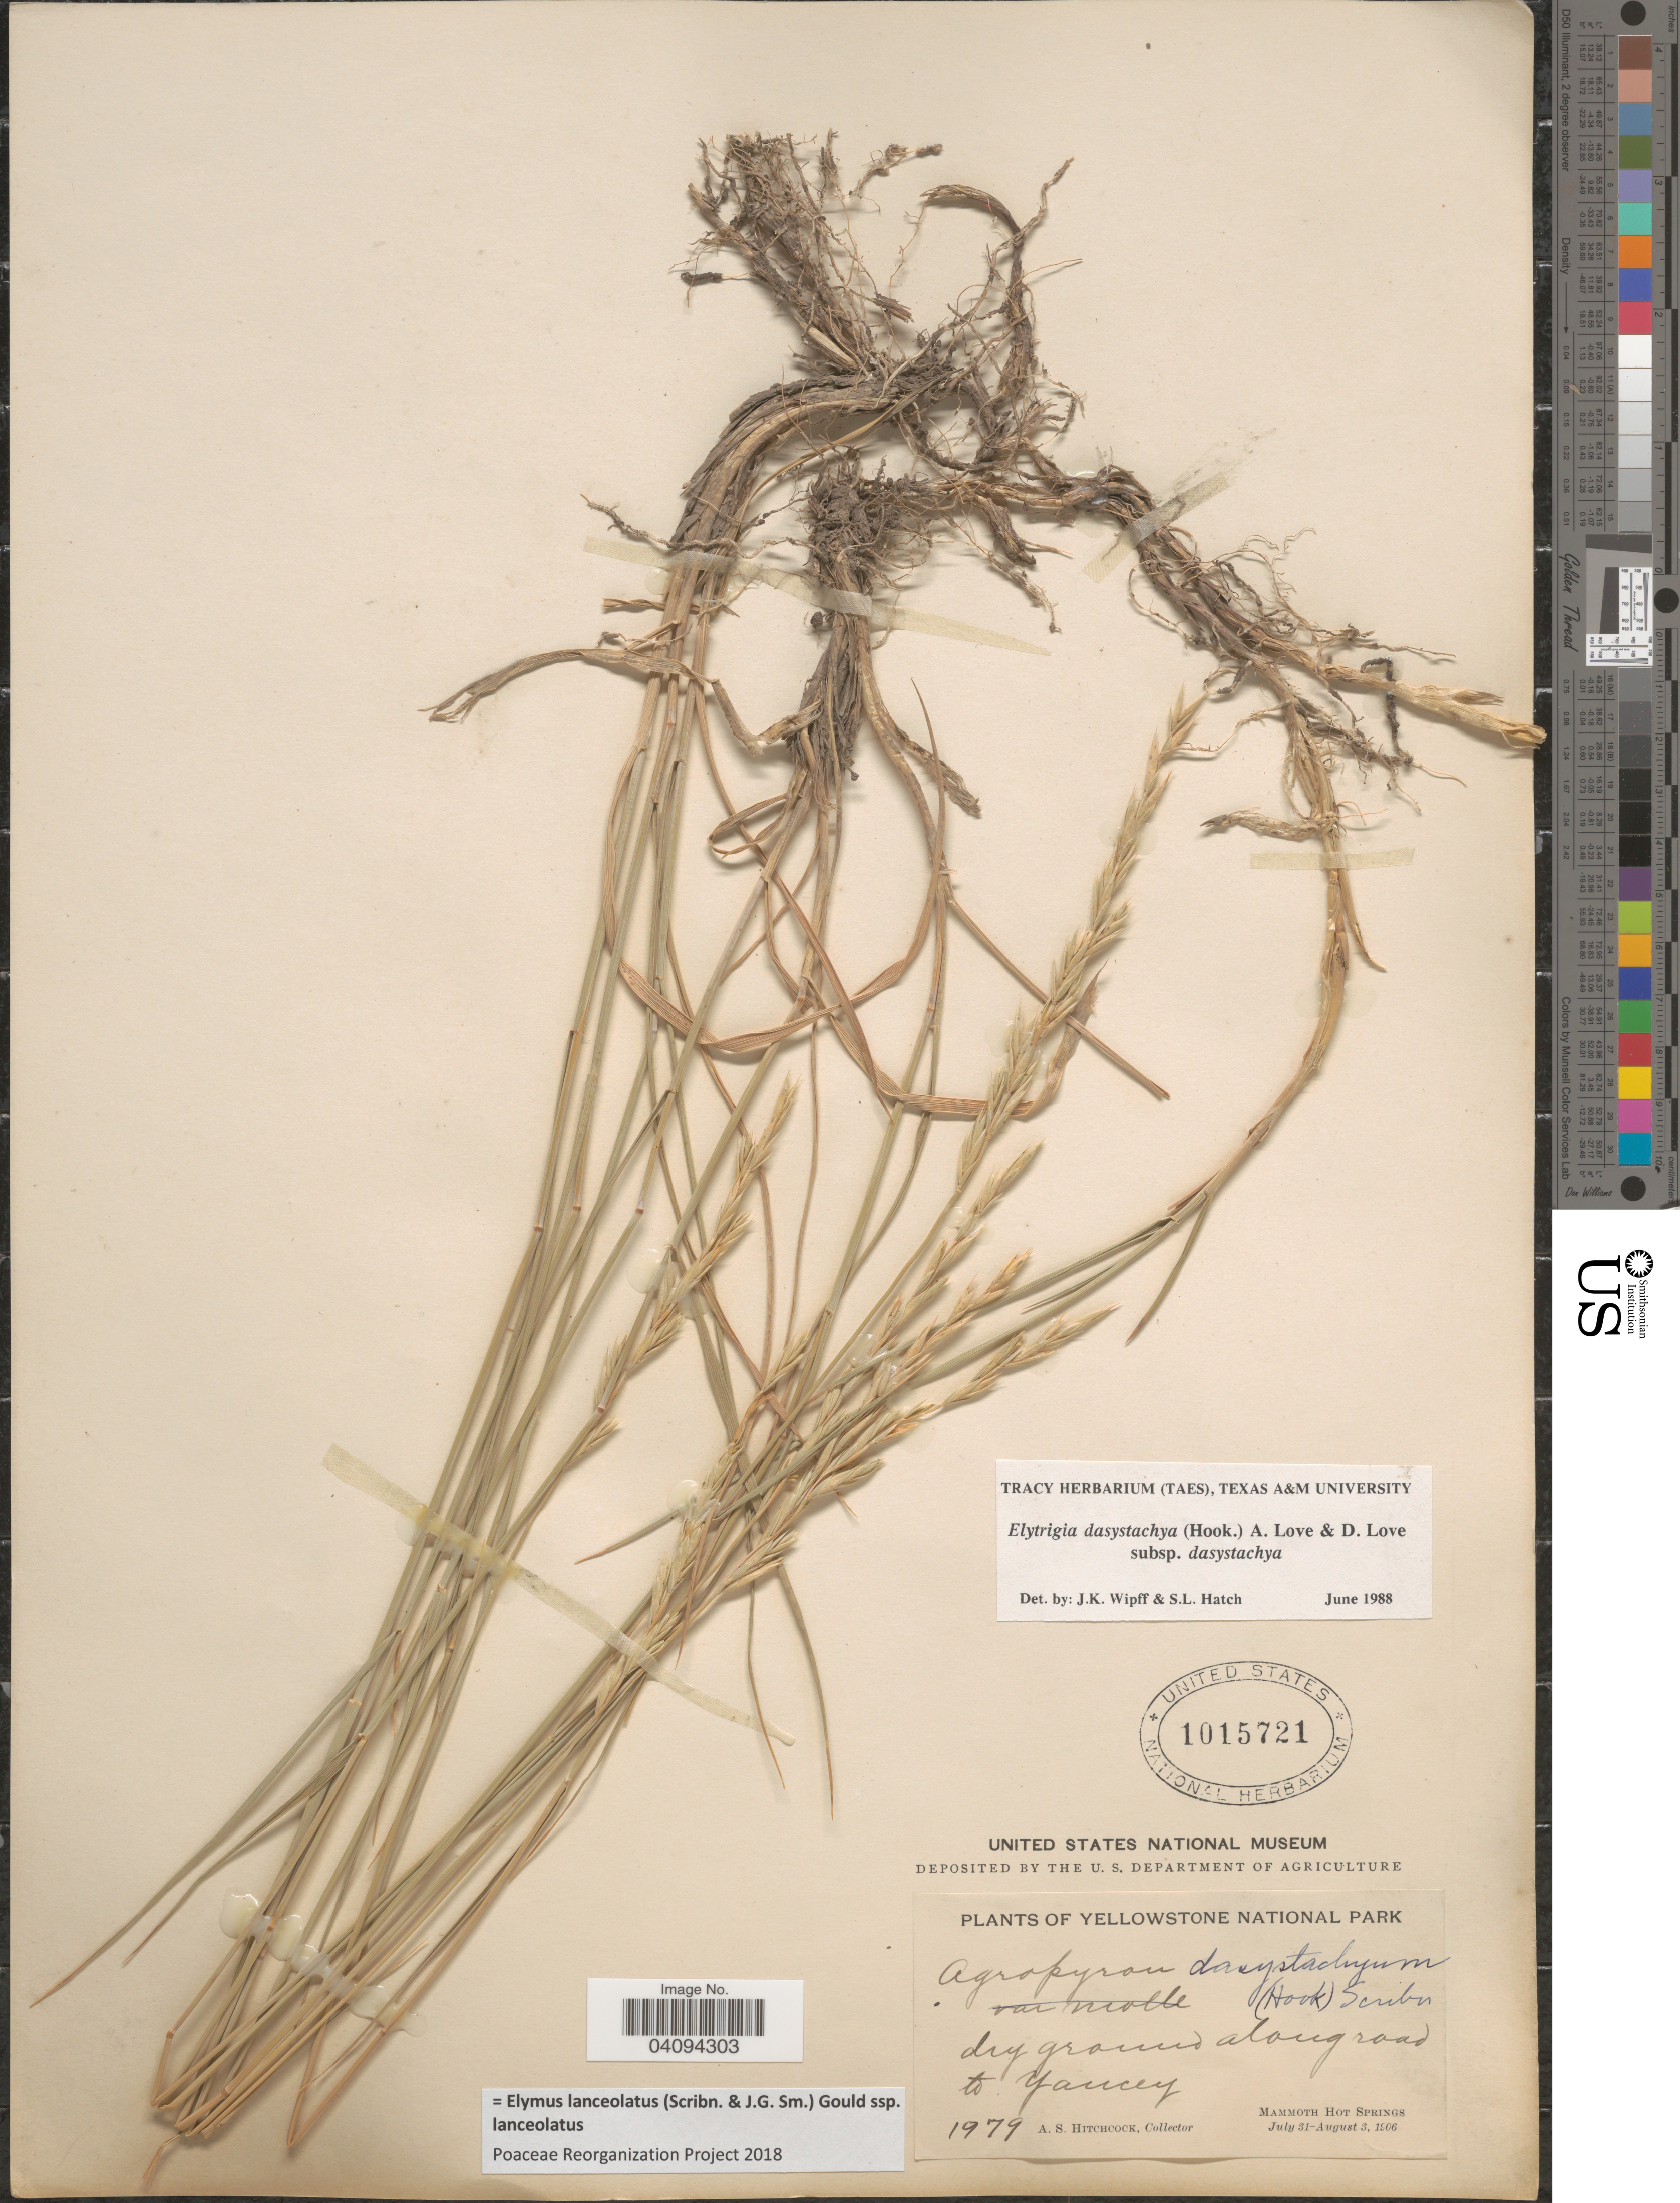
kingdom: Plantae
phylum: Tracheophyta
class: Liliopsida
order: Poales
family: Poaceae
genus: Elymus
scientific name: Elymus lanceolatus subsp. lanceolatus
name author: (Scribn. & J.G. Sm.) Gould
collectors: A. S. Hitchcock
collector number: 1979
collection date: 1906-07-31/1906-08-03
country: United States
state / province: Wyoming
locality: Yellowstone National Park. Dry ground along road to Yancey. Mammoth Hot Springs.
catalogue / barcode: US 1015721